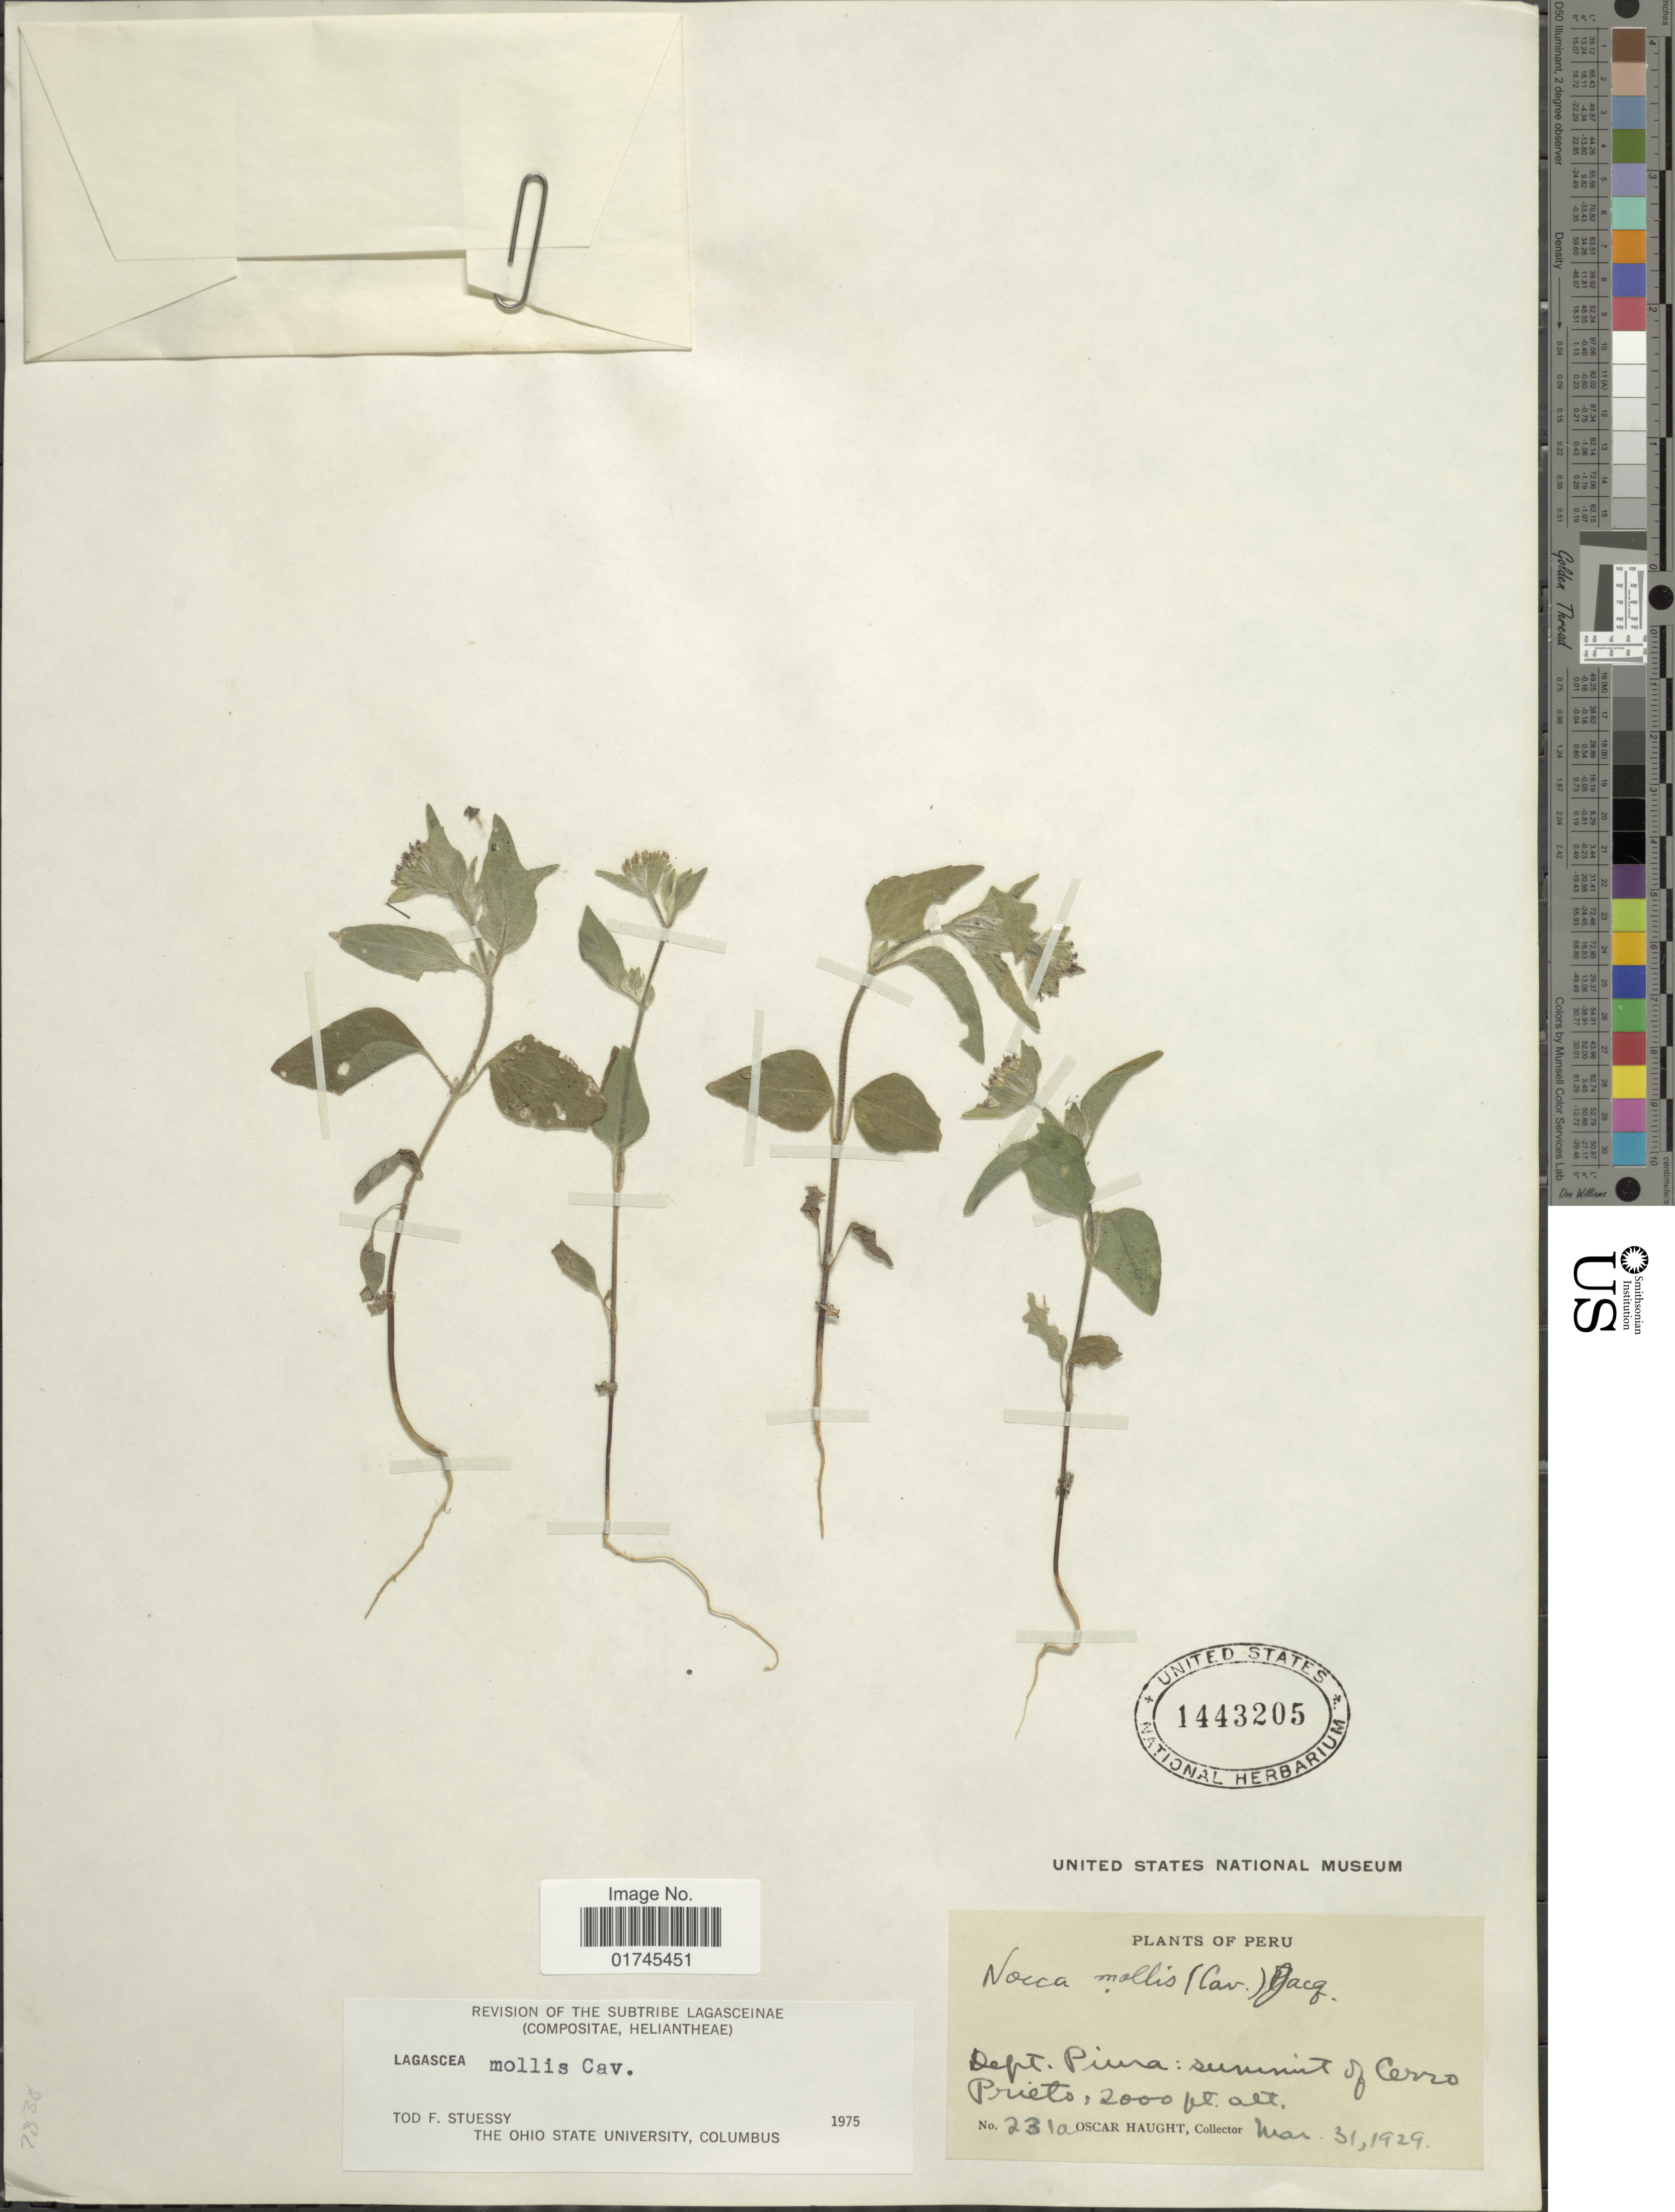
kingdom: Plantae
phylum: Tracheophyta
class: Magnoliopsida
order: Asterales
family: Asteraceae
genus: Lagascea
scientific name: Lagascea mollis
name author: Cav.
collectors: O. L. Haught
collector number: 231a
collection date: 1929-03-31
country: Peru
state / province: Piura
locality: Dept. Piura: summit of Cerro Prieto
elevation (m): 610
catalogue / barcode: US 1443205